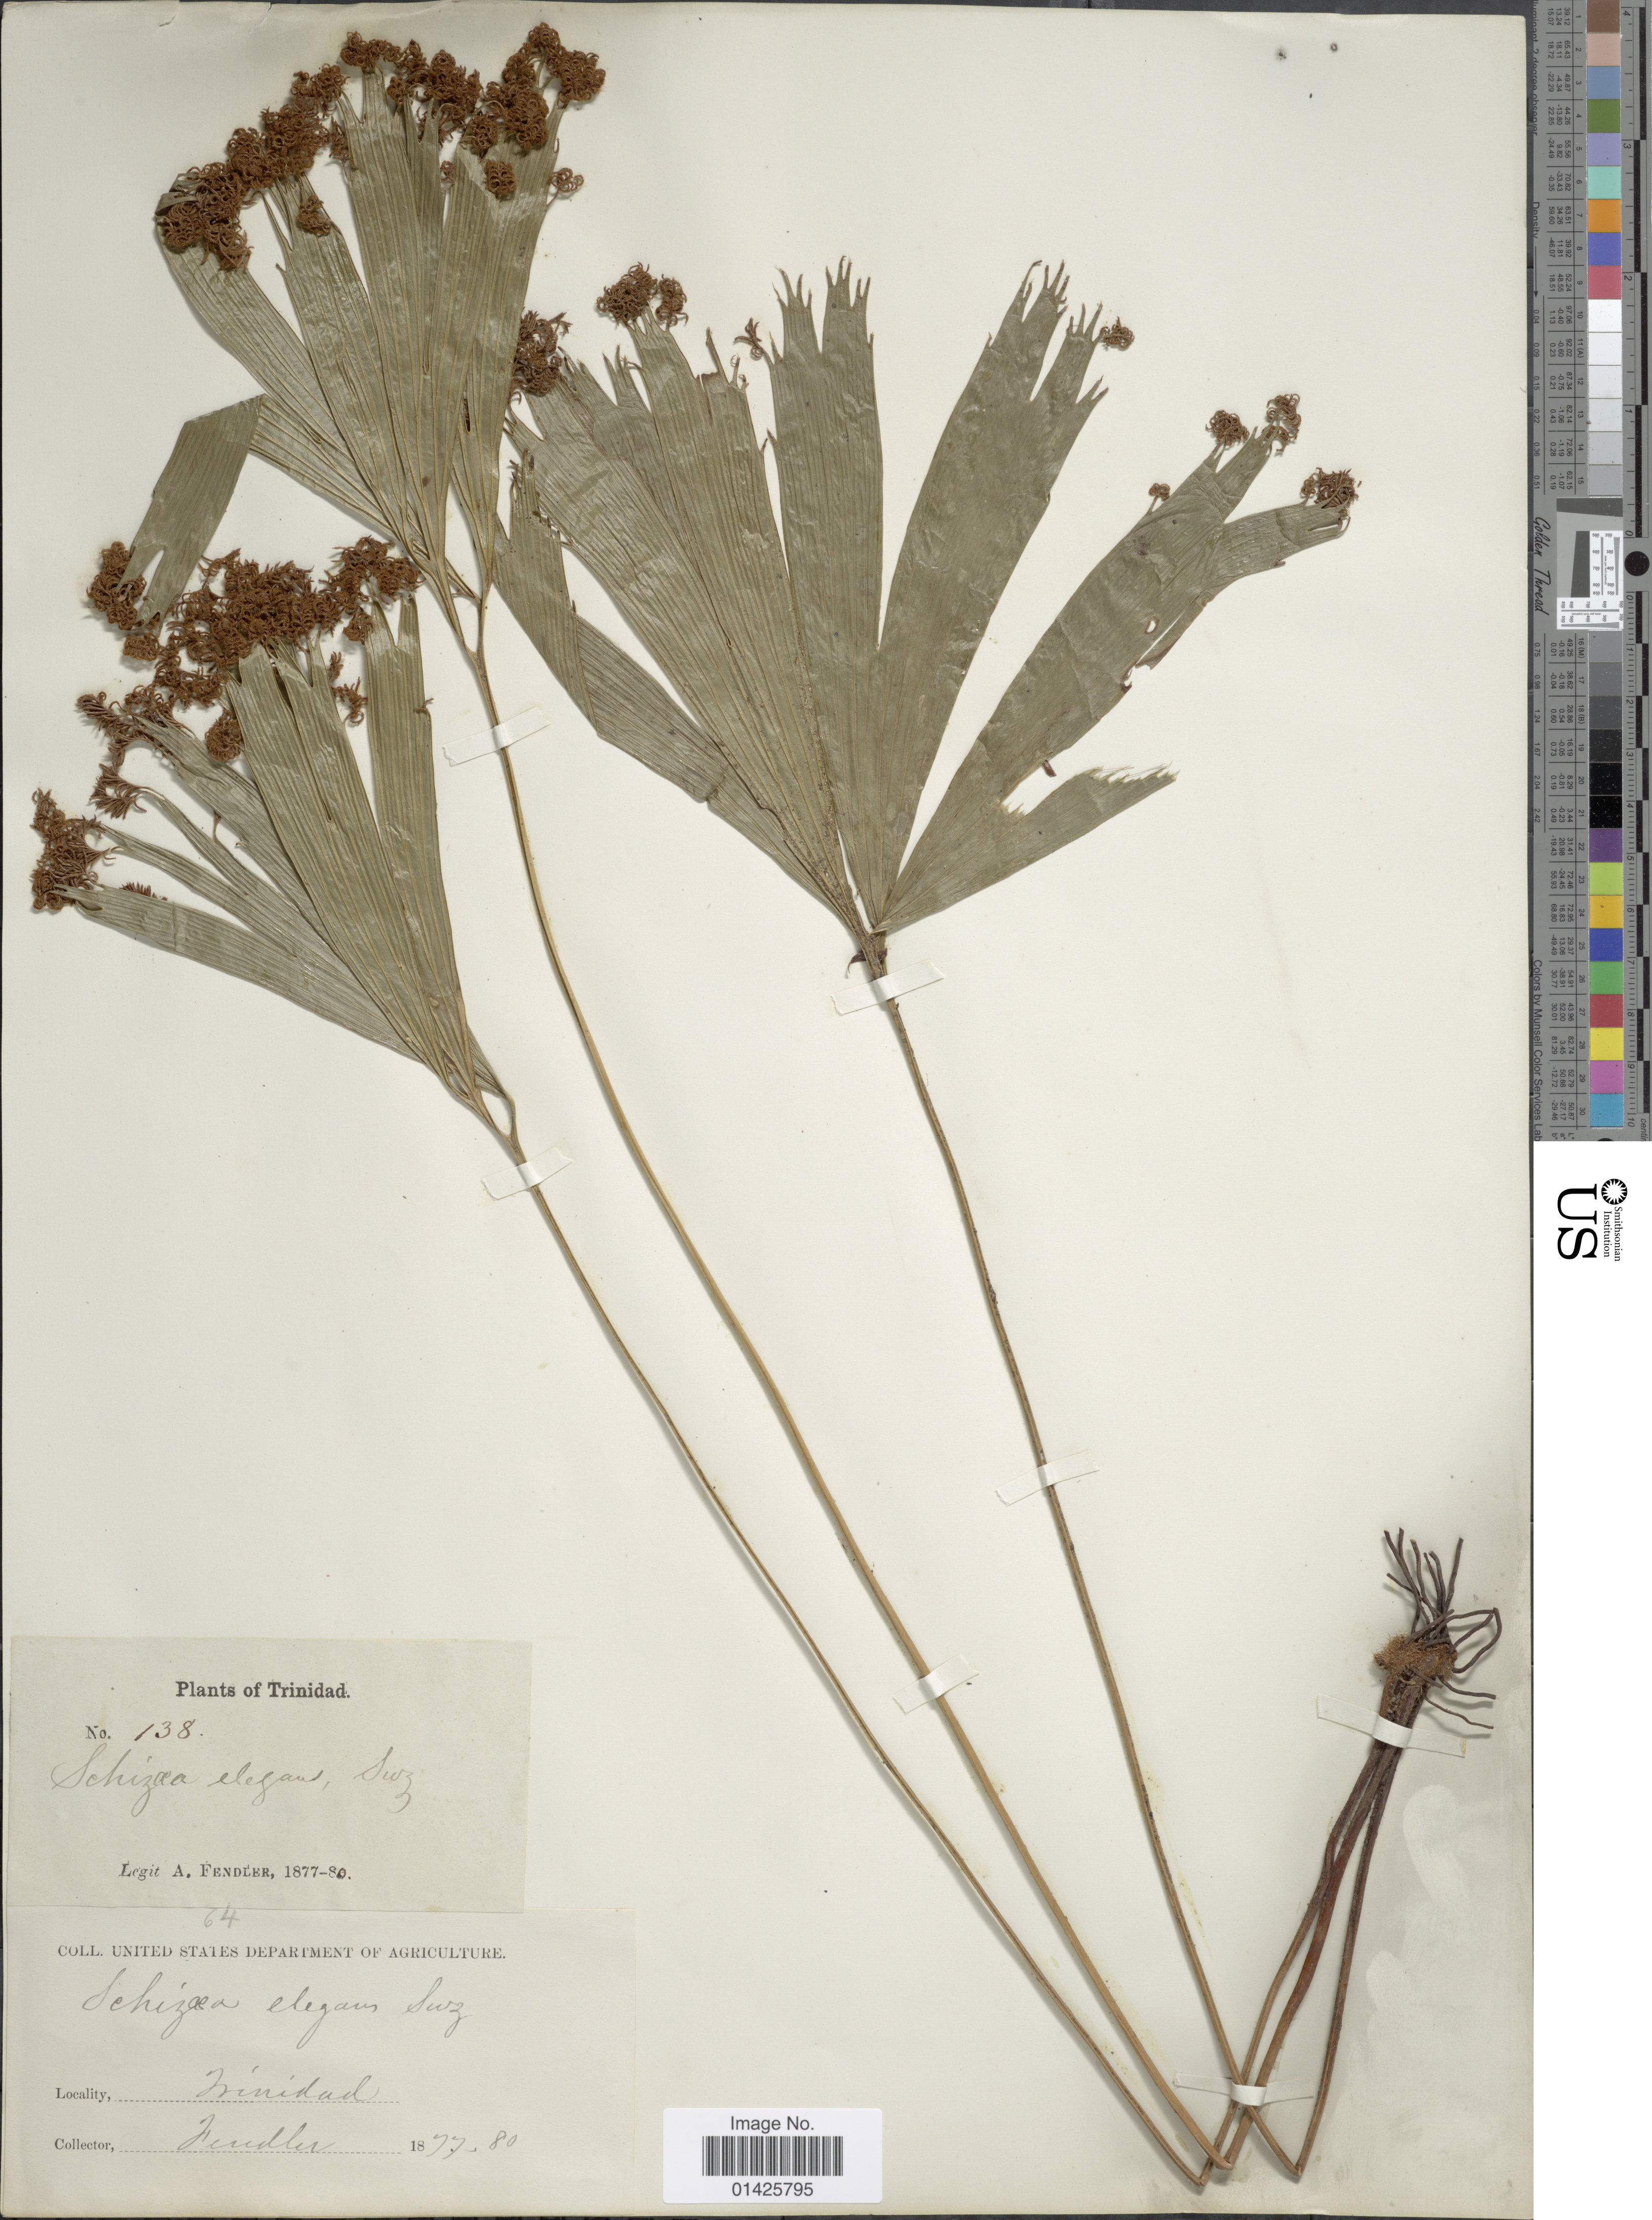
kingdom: Plantae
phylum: Tracheophyta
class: Polypodiopsida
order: Schizaeales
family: Schizaeaceae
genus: Schizaea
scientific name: Schizaea elegans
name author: (Vahl) Sw.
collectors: A. Fendler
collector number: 138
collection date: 1877/1880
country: Trinidad and Tobago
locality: Trinidad